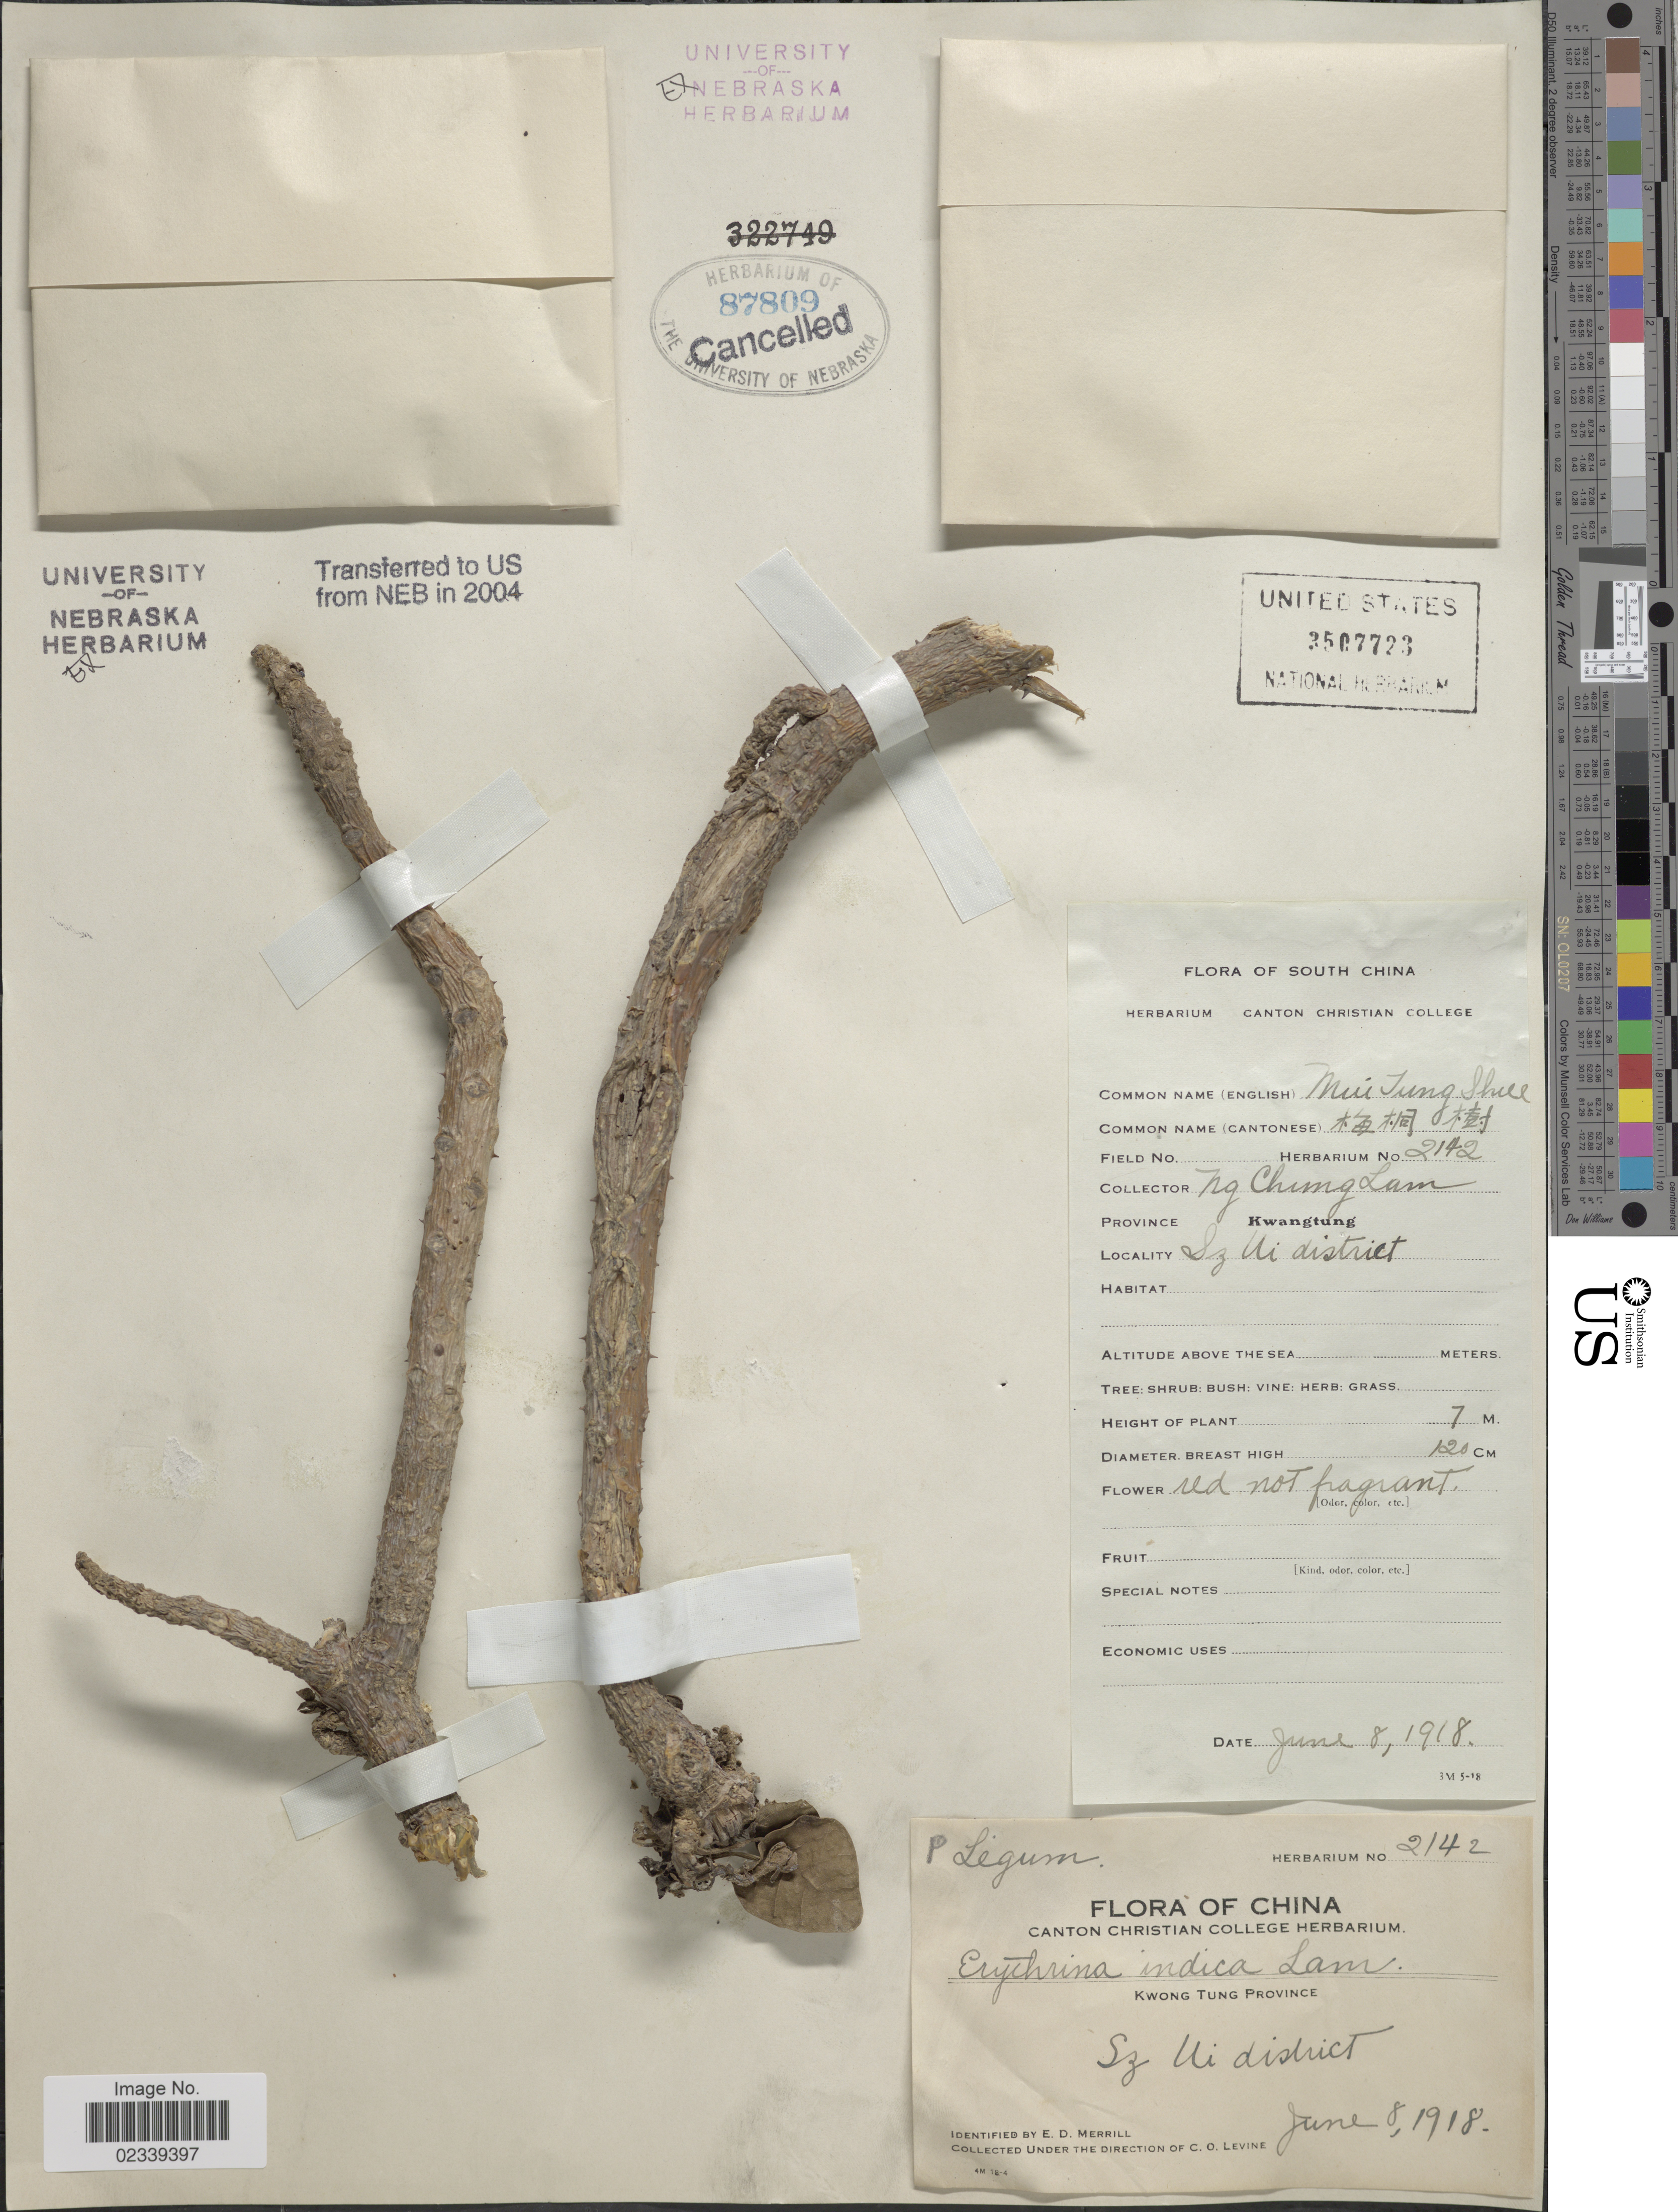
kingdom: Plantae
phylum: Tracheophyta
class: Magnoliopsida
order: Fabales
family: Fabaceae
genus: Erythrina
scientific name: Erythrina arborescens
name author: Roxb.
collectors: N. C. Lam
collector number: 2142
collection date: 1918-06-08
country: China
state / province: Guangdong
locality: Kwangtung, Sz Ui district.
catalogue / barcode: US 3507723